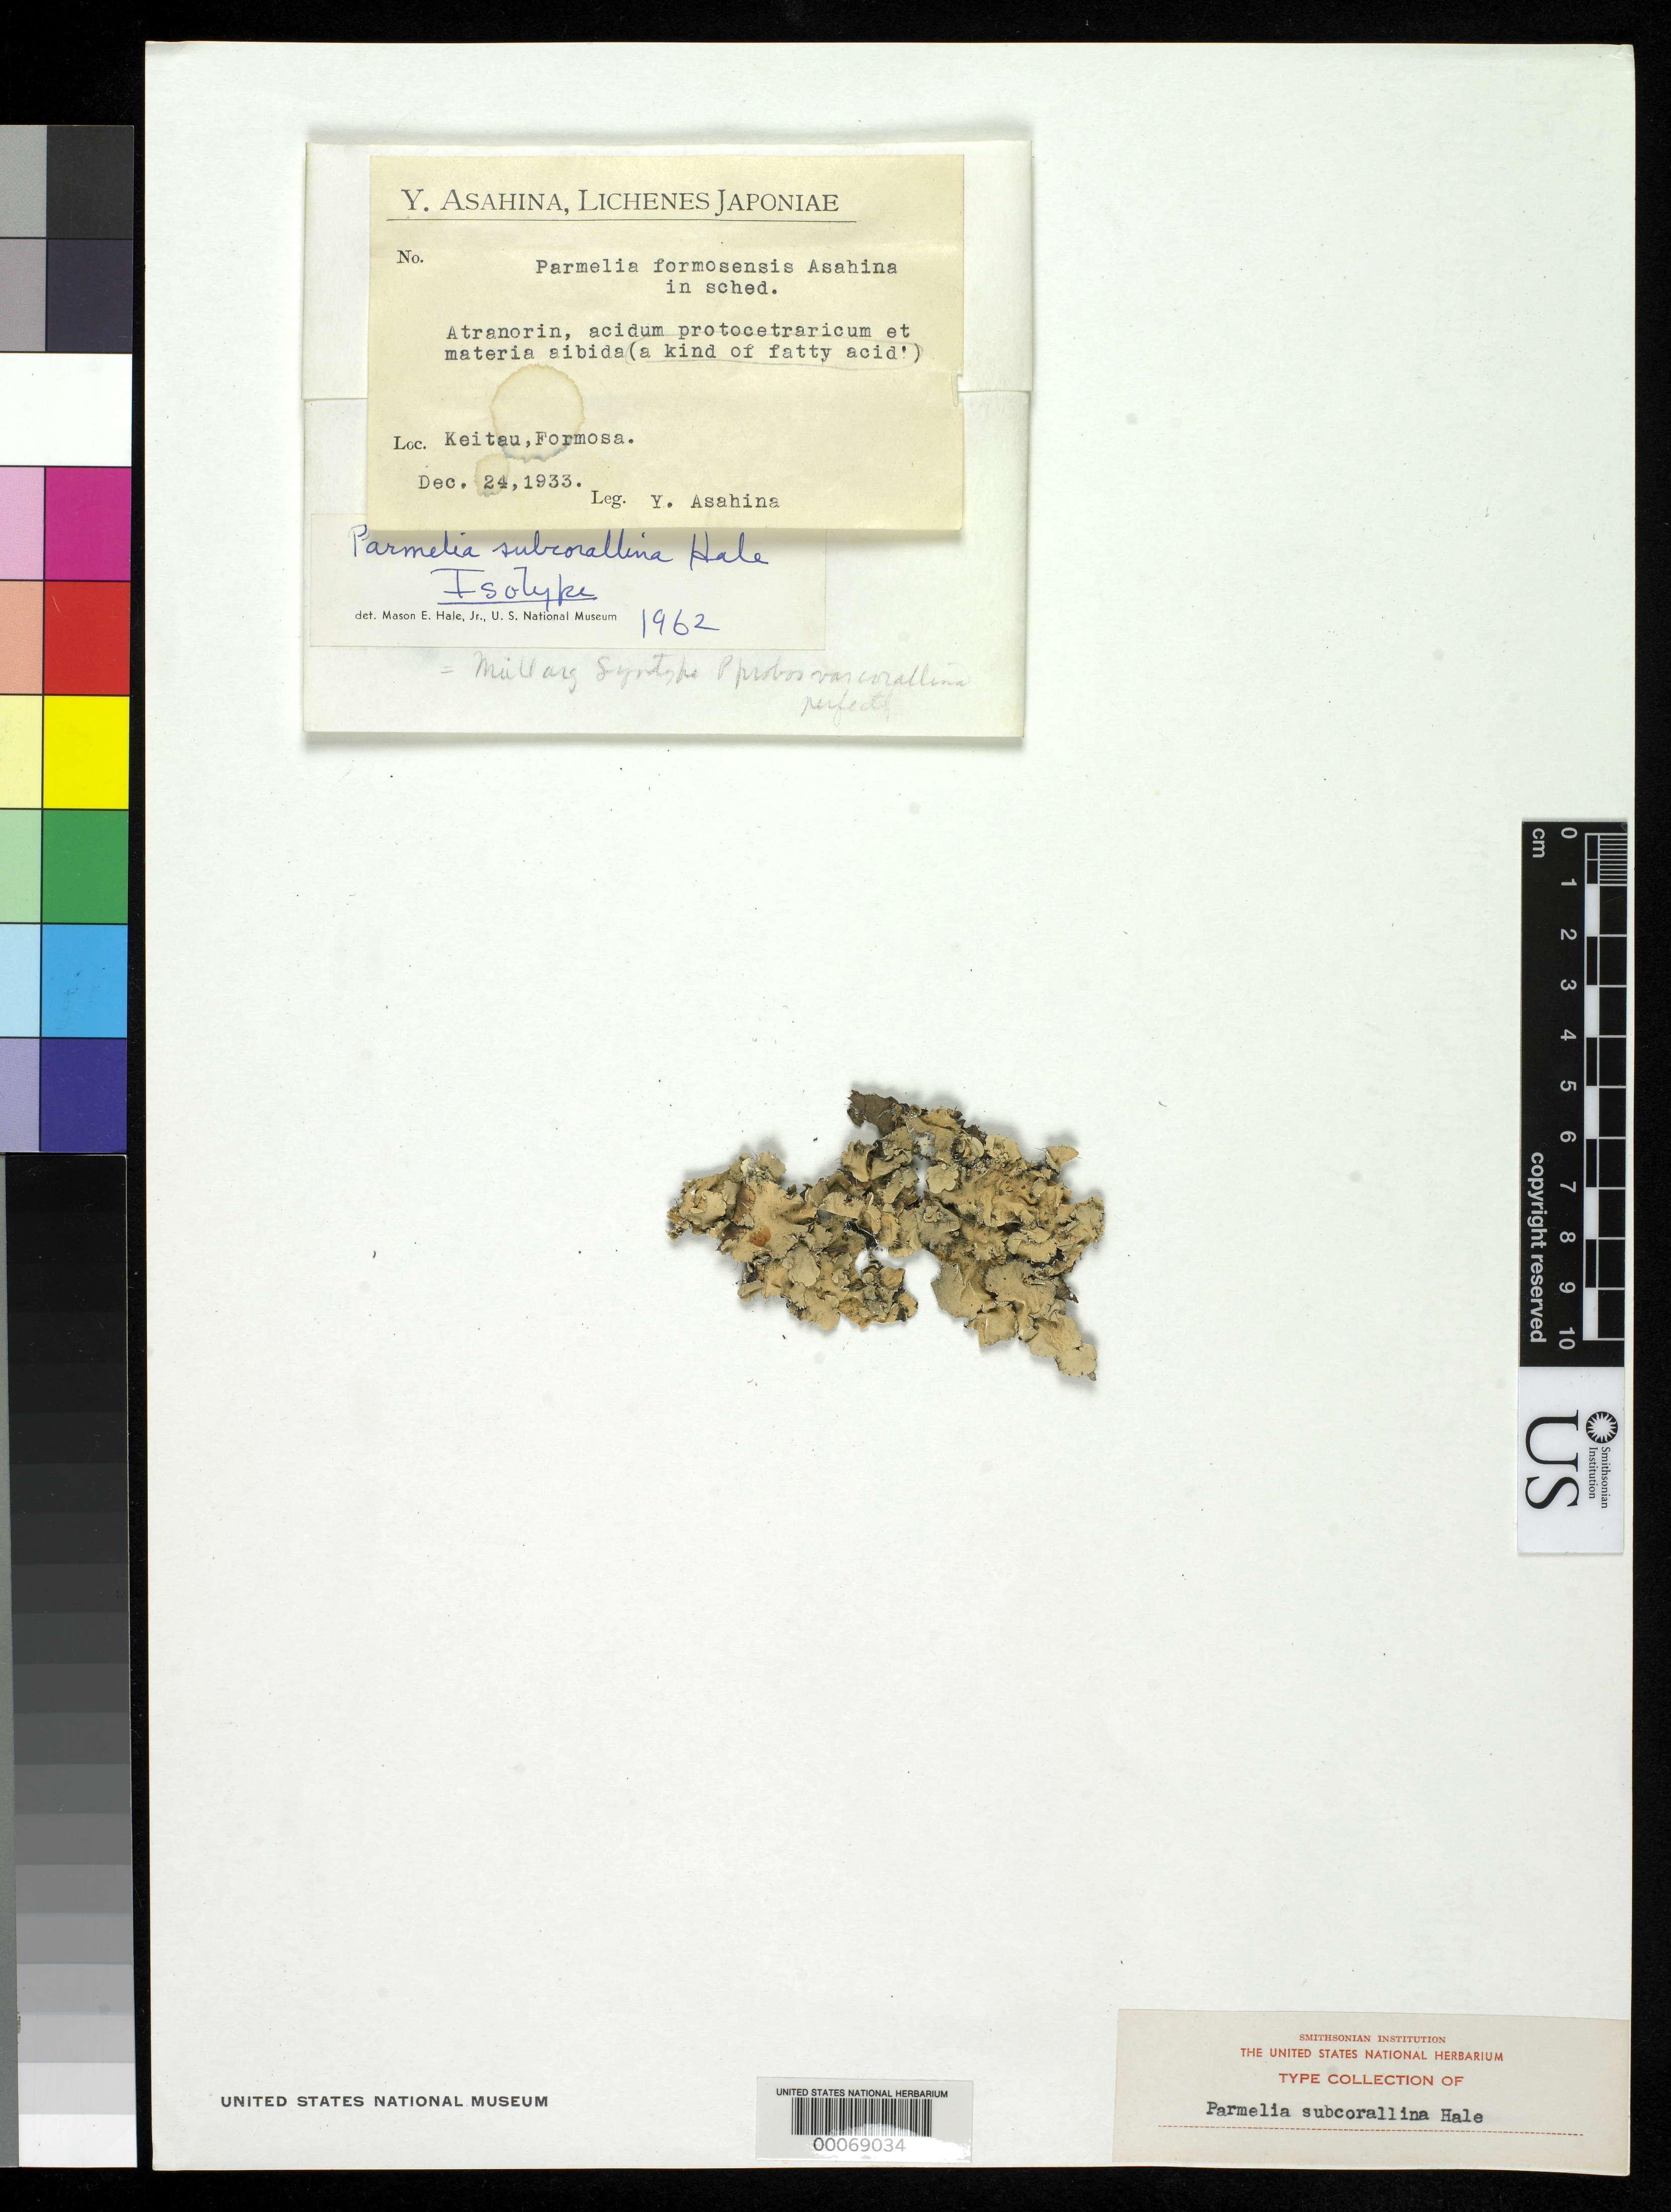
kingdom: Fungi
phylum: Ascomycota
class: Lecanoromycetes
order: Lecanorales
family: Parmeliaceae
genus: Parmelia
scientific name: Parmelia subcorallina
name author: Hale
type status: Isotype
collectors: Y. Asahina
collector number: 3312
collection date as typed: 24 Dec 1933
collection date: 1933-12-24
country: Taiwan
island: Taiwan [Formosa]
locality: Keitau, Taichu.